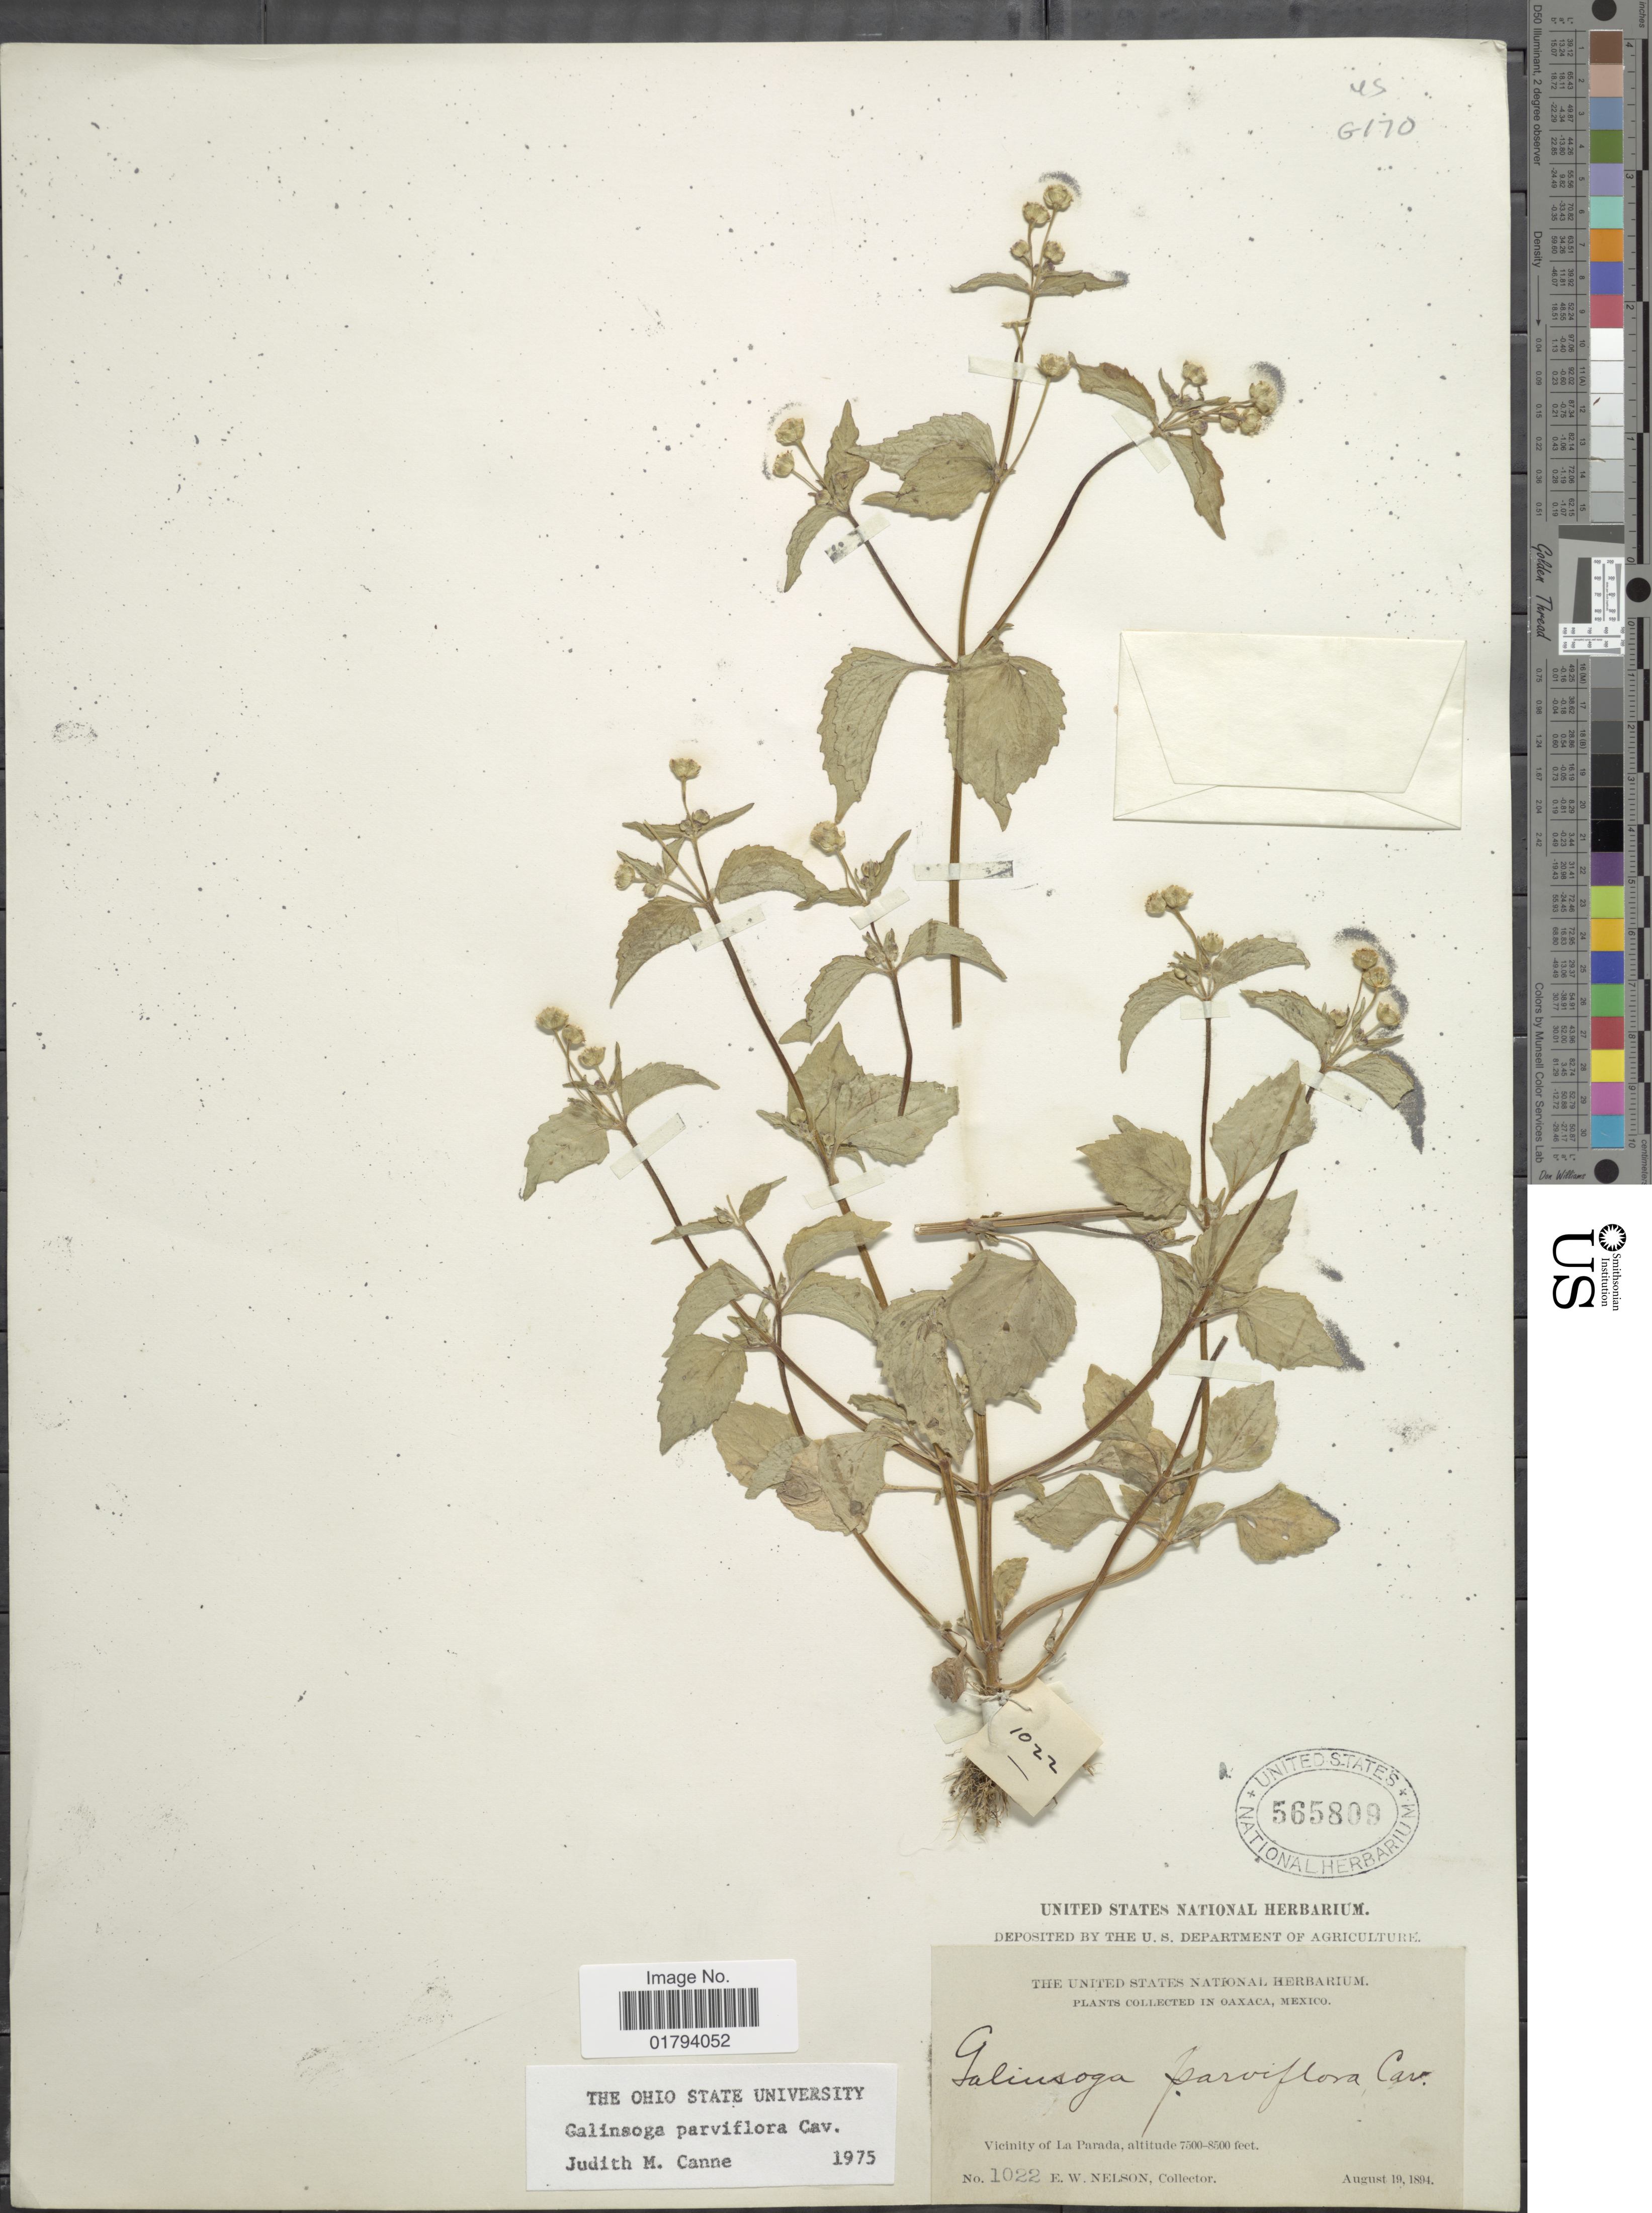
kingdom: Plantae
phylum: Tracheophyta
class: Magnoliopsida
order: Asterales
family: Asteraceae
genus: Galinsoga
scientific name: Galinsoga parviflora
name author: Cav.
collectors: E. W. Nelson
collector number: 1022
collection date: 1894-08-19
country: Mexico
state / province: Oaxaca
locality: Vicinity of La Parada.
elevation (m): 2286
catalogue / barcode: US 565809